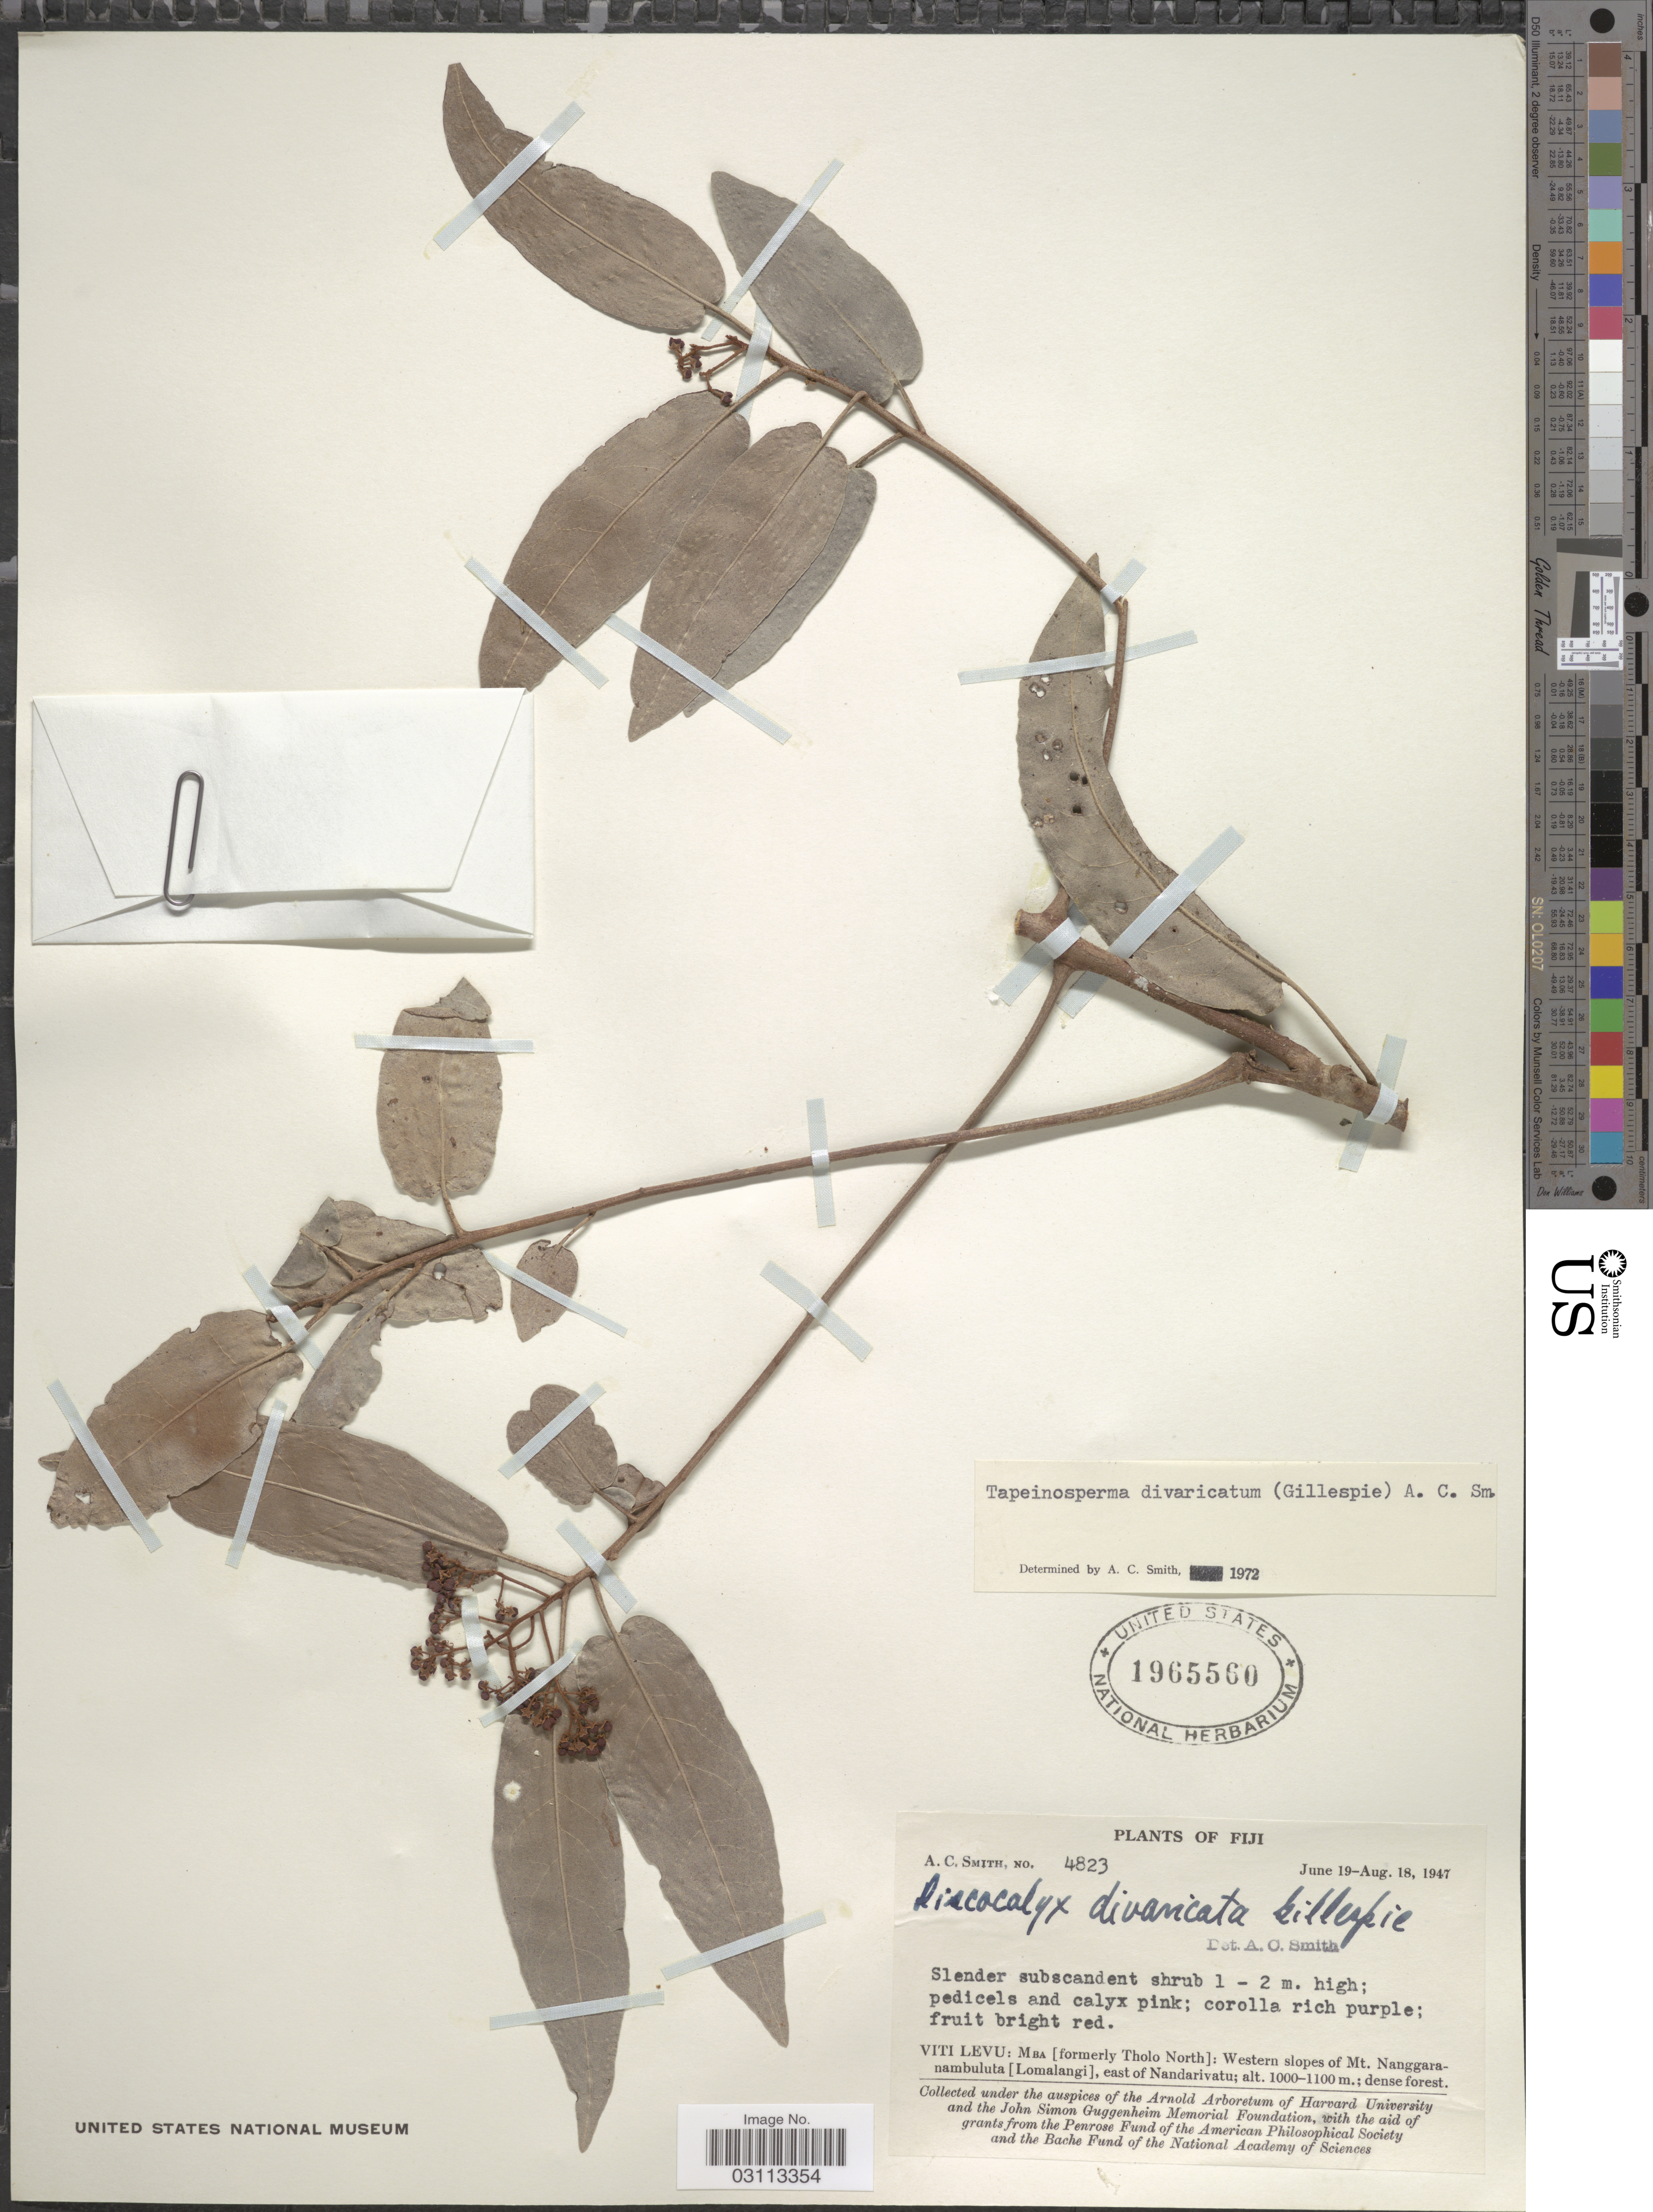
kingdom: Plantae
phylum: Tracheophyta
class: Magnoliopsida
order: Ericales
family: Primulaceae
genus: Tapeinosperma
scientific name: Tapeinosperma divaricatum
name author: (Gillespie) A.C. Sm.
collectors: A. C. Smith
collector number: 4823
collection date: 1947-06-19/1947-08-18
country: Fiji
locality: Viti Levu: Mba [formerly Tholo North]: Western slopes of Mt. Nanggaranambuluta [Lomalangi], east of Nandarivatu.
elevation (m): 1000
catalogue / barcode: US 1965560